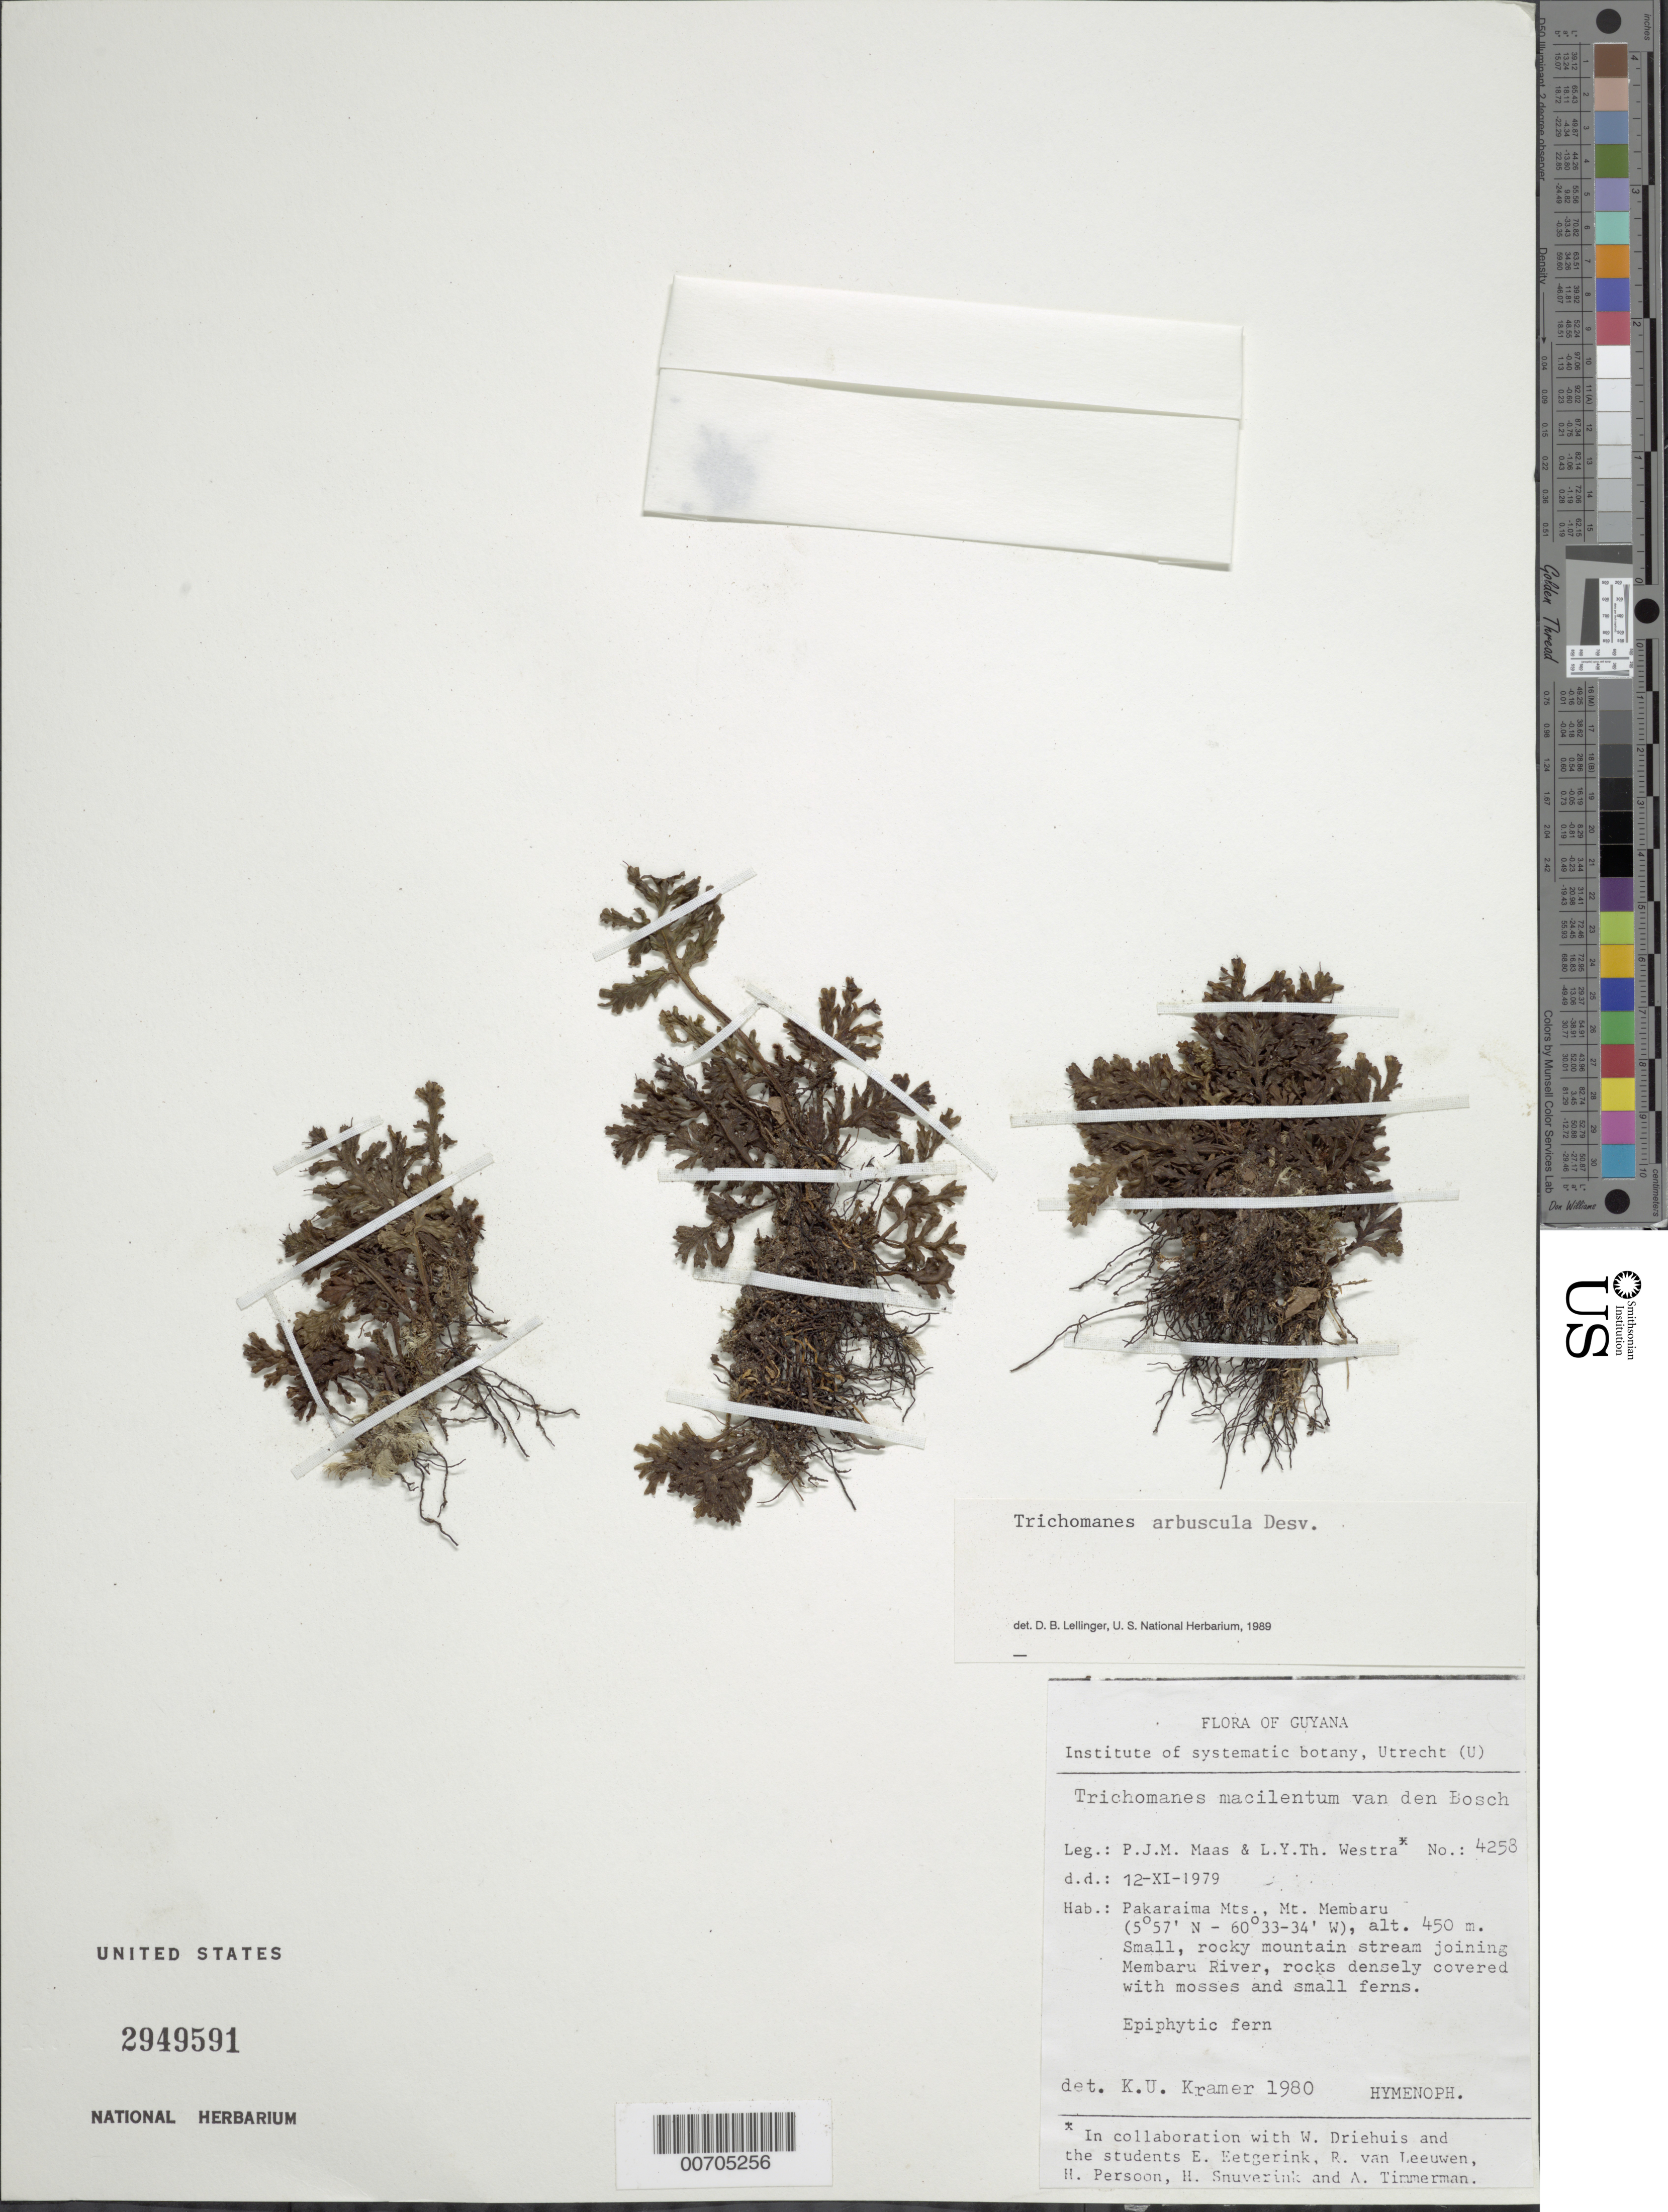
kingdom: Plantae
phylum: Tracheophyta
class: Polypodiopsida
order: Hymenophyllales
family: Hymenophyllaceae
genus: Trichomanes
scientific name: Trichomanes arbuscula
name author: Desv.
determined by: Lellinger, David B., (BOT), Smithsonian Institution - National Museum of Natural History (UNITED STATES)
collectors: P. Maas & L. Y. T. Westra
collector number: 4258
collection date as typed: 12-Nov-79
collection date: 1979-11-12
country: Guyana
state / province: Cuyuni-Mazaruni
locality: Mt. Membaru, Pakaraima Mts.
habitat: On rocks covered with mosses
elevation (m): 450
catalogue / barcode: US 2949591